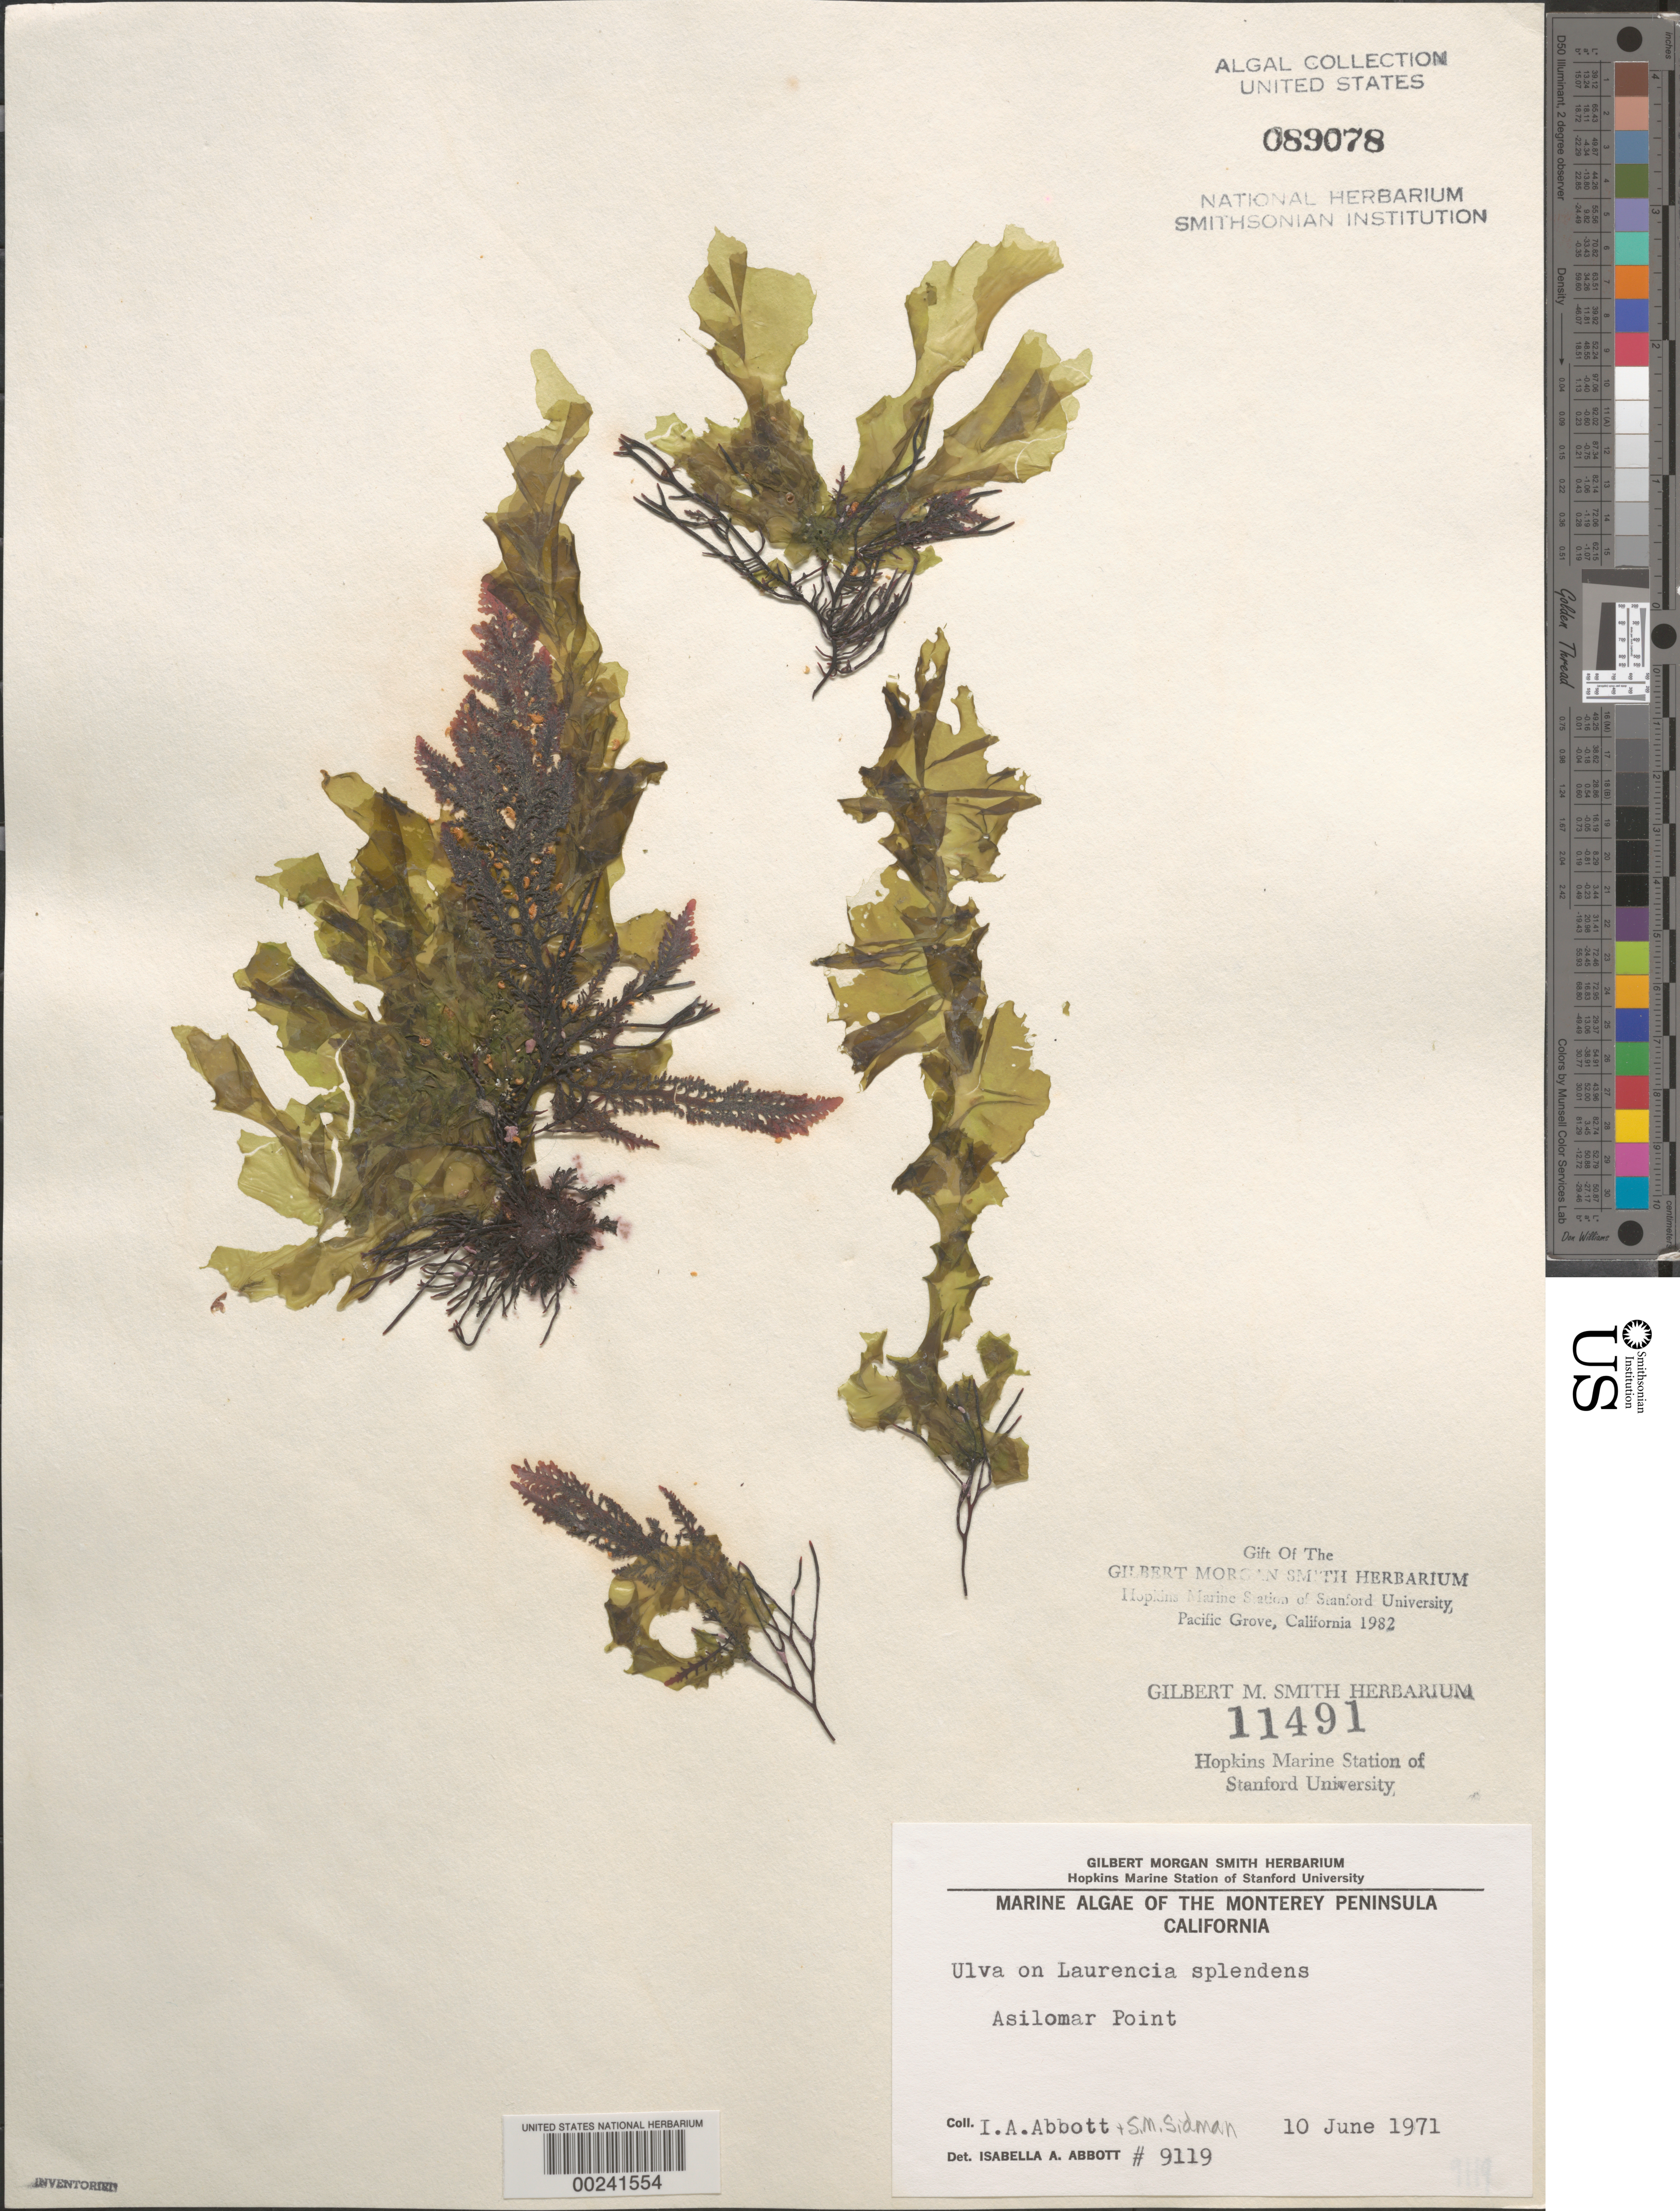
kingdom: Plantae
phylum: Chlorophyta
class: Ulvophyceae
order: Ulvales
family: Ulvaceae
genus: Ulva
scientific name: Ulva sp.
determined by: Abbott, Isabella A.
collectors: I. A. Abbott & S. Sidman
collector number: IAA 9119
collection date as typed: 10 Jun 1971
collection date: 1971-06-10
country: United States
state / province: California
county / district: Monterey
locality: Asilomar Point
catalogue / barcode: US 89078